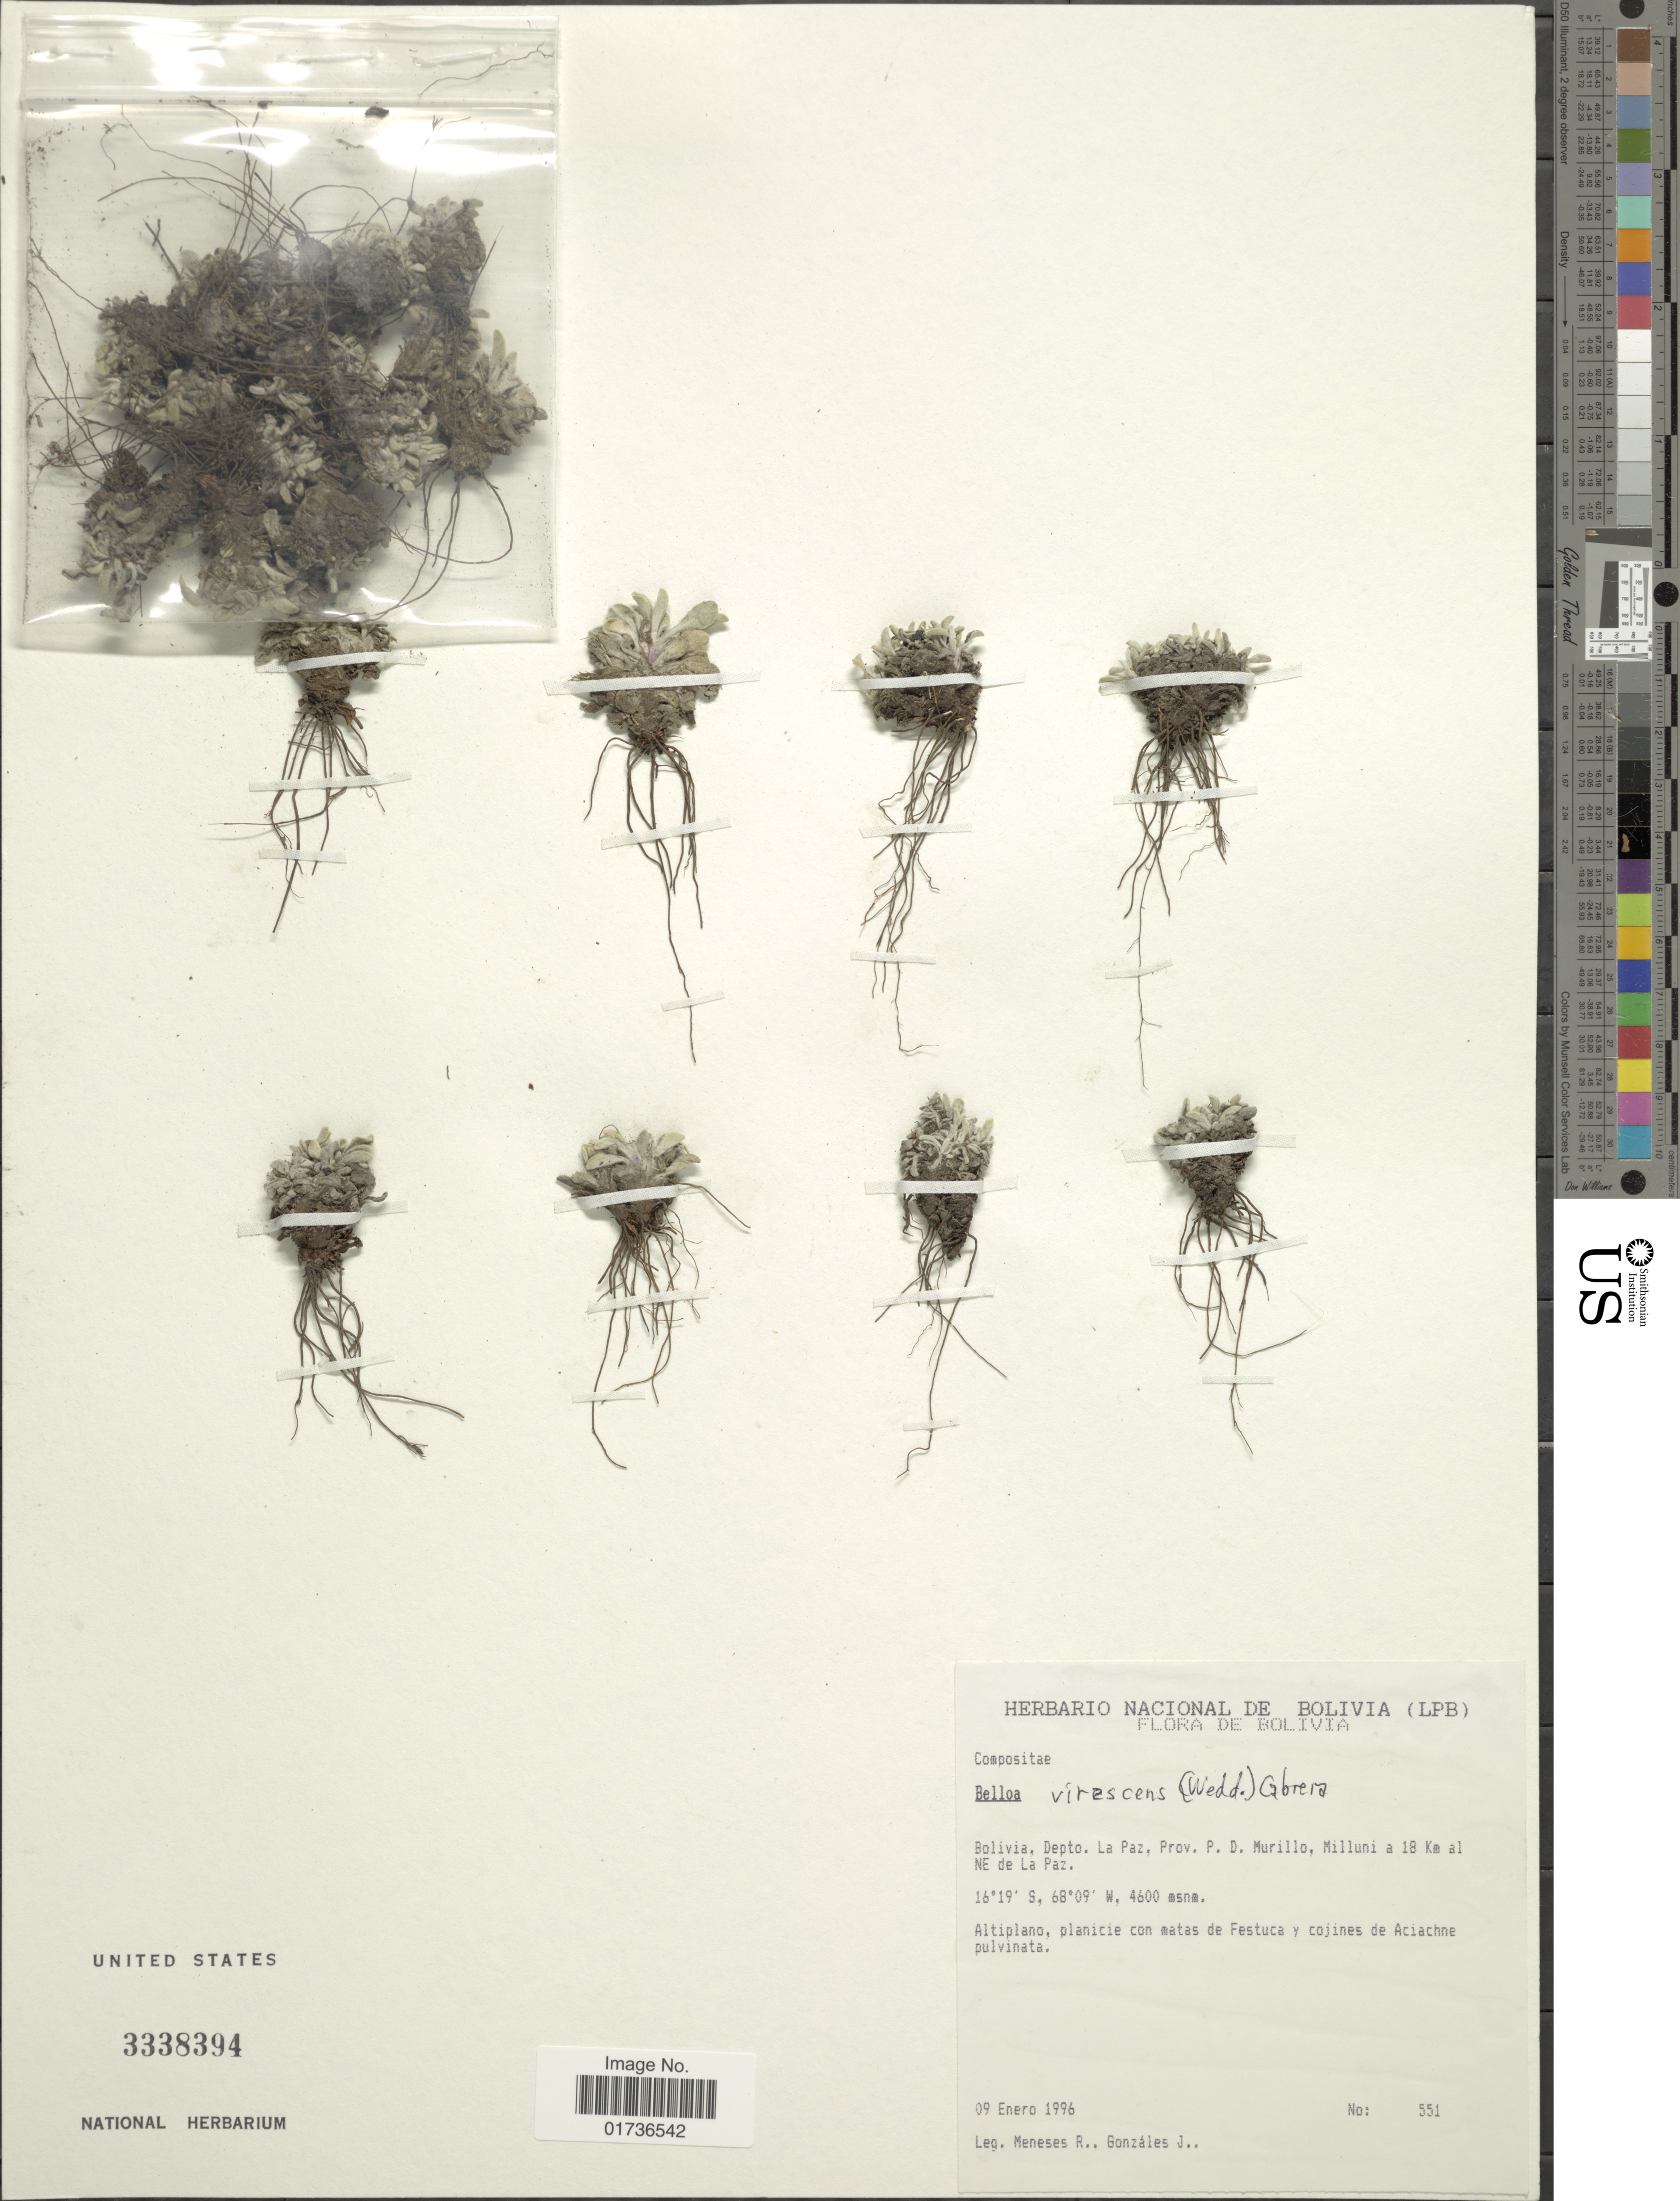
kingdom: Plantae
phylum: Tracheophyta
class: Magnoliopsida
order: Asterales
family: Asteraceae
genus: Belloa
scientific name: Belloa virescens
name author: (Wedd.) Cabrera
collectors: R. I. Meneses & J. Gonzales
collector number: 551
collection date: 1996-01-09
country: Bolivia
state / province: La Paz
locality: Depto La Paz, Prov. P.D. Murillo, Milluni a 18 Km al NE de La Paz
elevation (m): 4600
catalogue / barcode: US 3338394